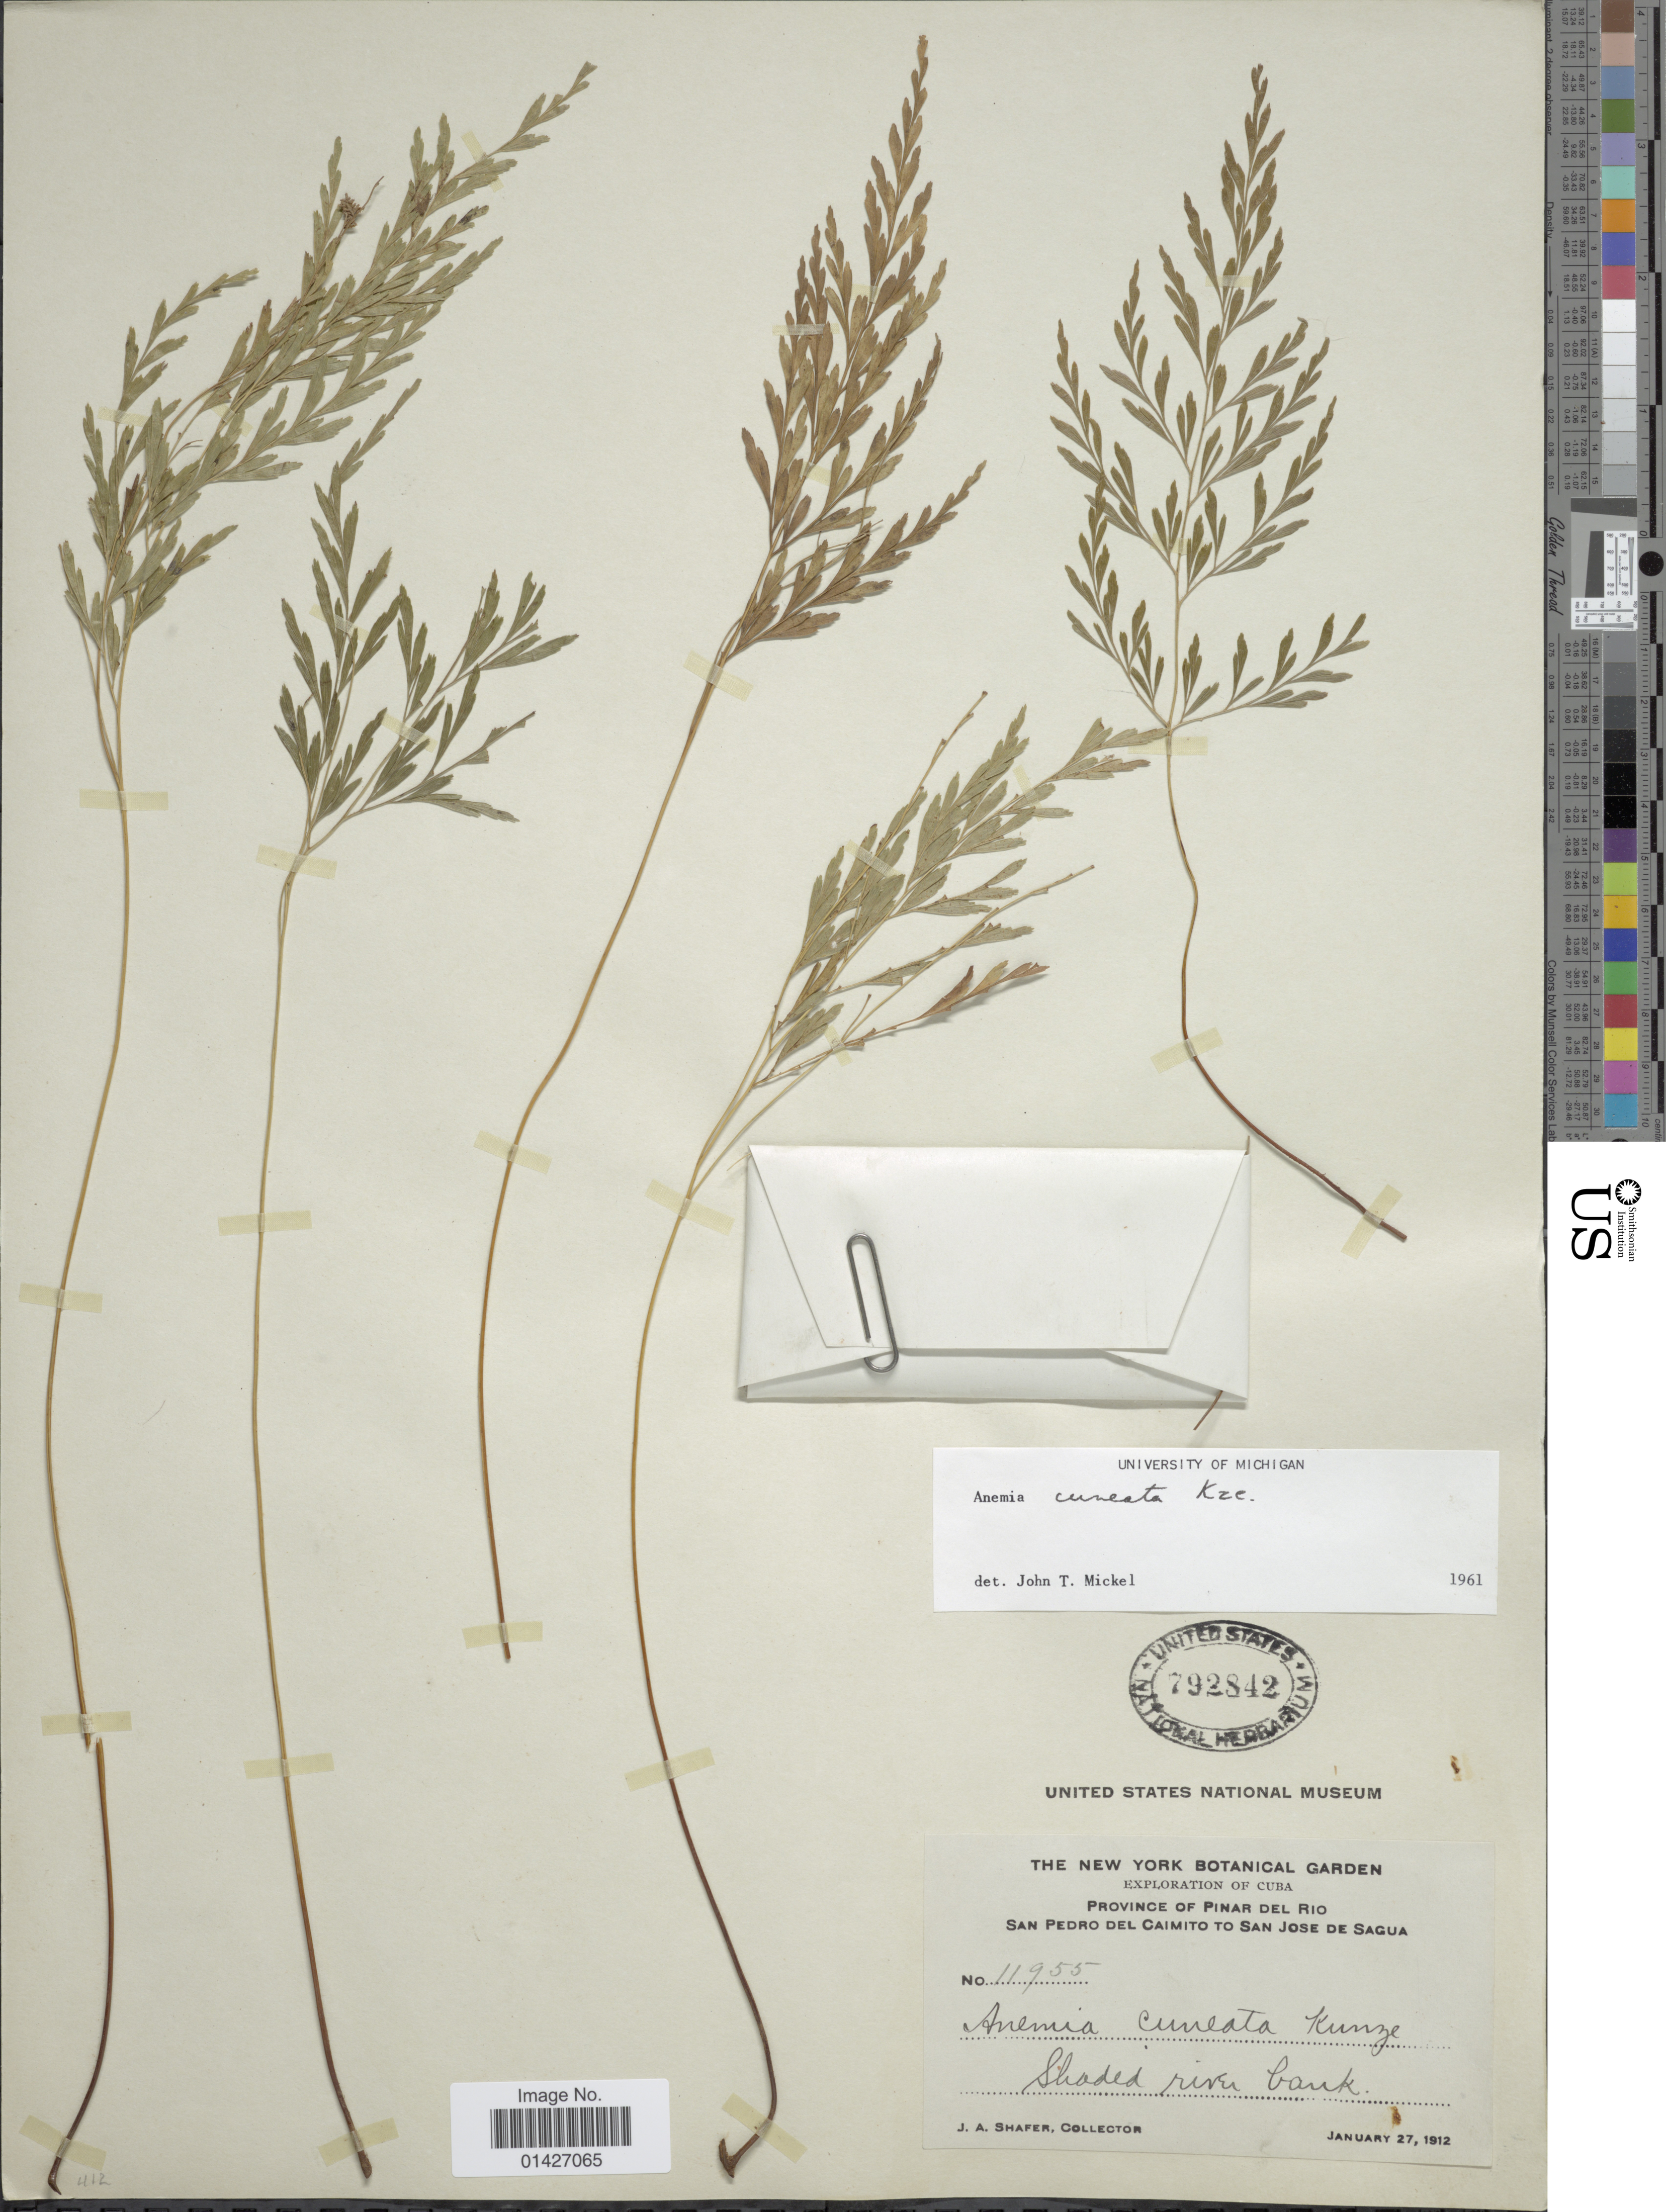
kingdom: Plantae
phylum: Tracheophyta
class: Polypodiopsida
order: Schizaeales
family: Anemiaceae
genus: Anemia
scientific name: Anemia cuneata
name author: Poepp. ex Spreng.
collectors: J. A. Shafer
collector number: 11955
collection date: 1912-01-27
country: Cuba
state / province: Pinar del Río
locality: Province of Pinar del Rio. San Pedro del Caimito to San Jose de Sagua. Shaded river bank.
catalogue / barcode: US 792842